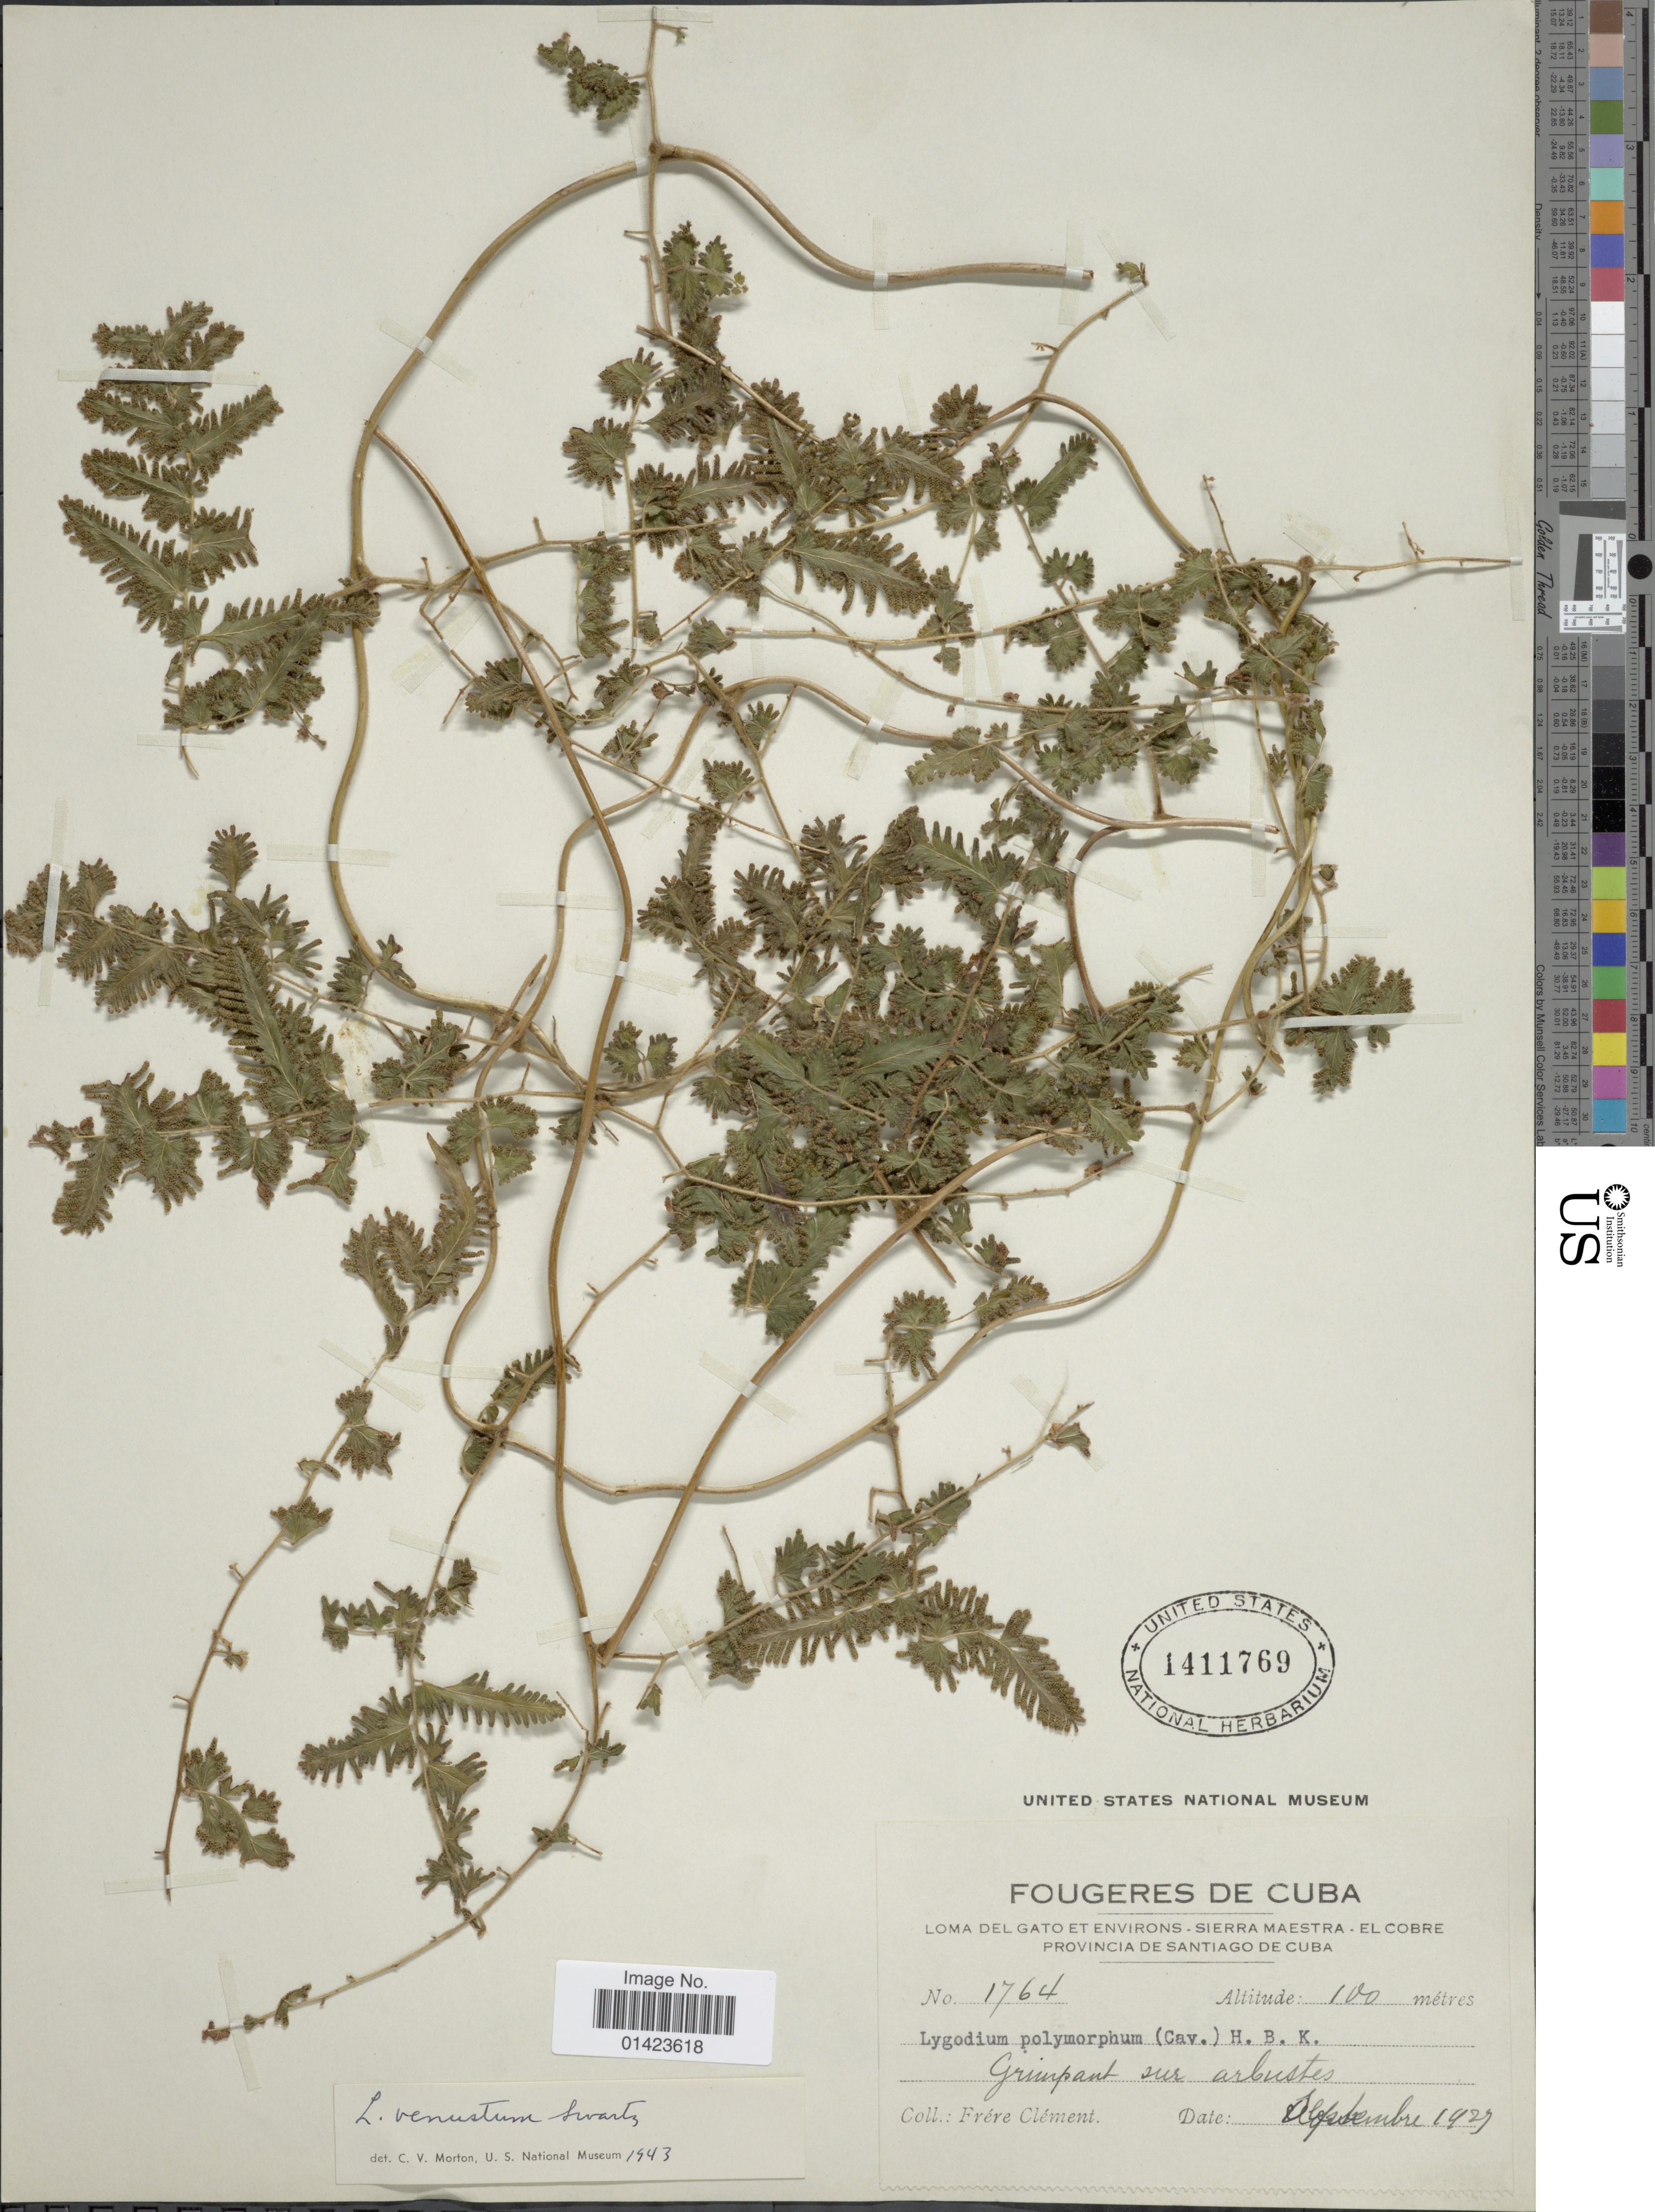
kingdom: Plantae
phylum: Tracheophyta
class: Polypodiopsida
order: Schizaeales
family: Lygodiaceae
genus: Lygodium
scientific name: Lygodium venustum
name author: Sw.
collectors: B. Clement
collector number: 1764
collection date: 1927-09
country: Cuba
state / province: Santiago de Cuba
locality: Loma del Gato et environs-Sierra Maestra-El Cobre provincia de Santiago de Cuba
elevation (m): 100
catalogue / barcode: US 1411769